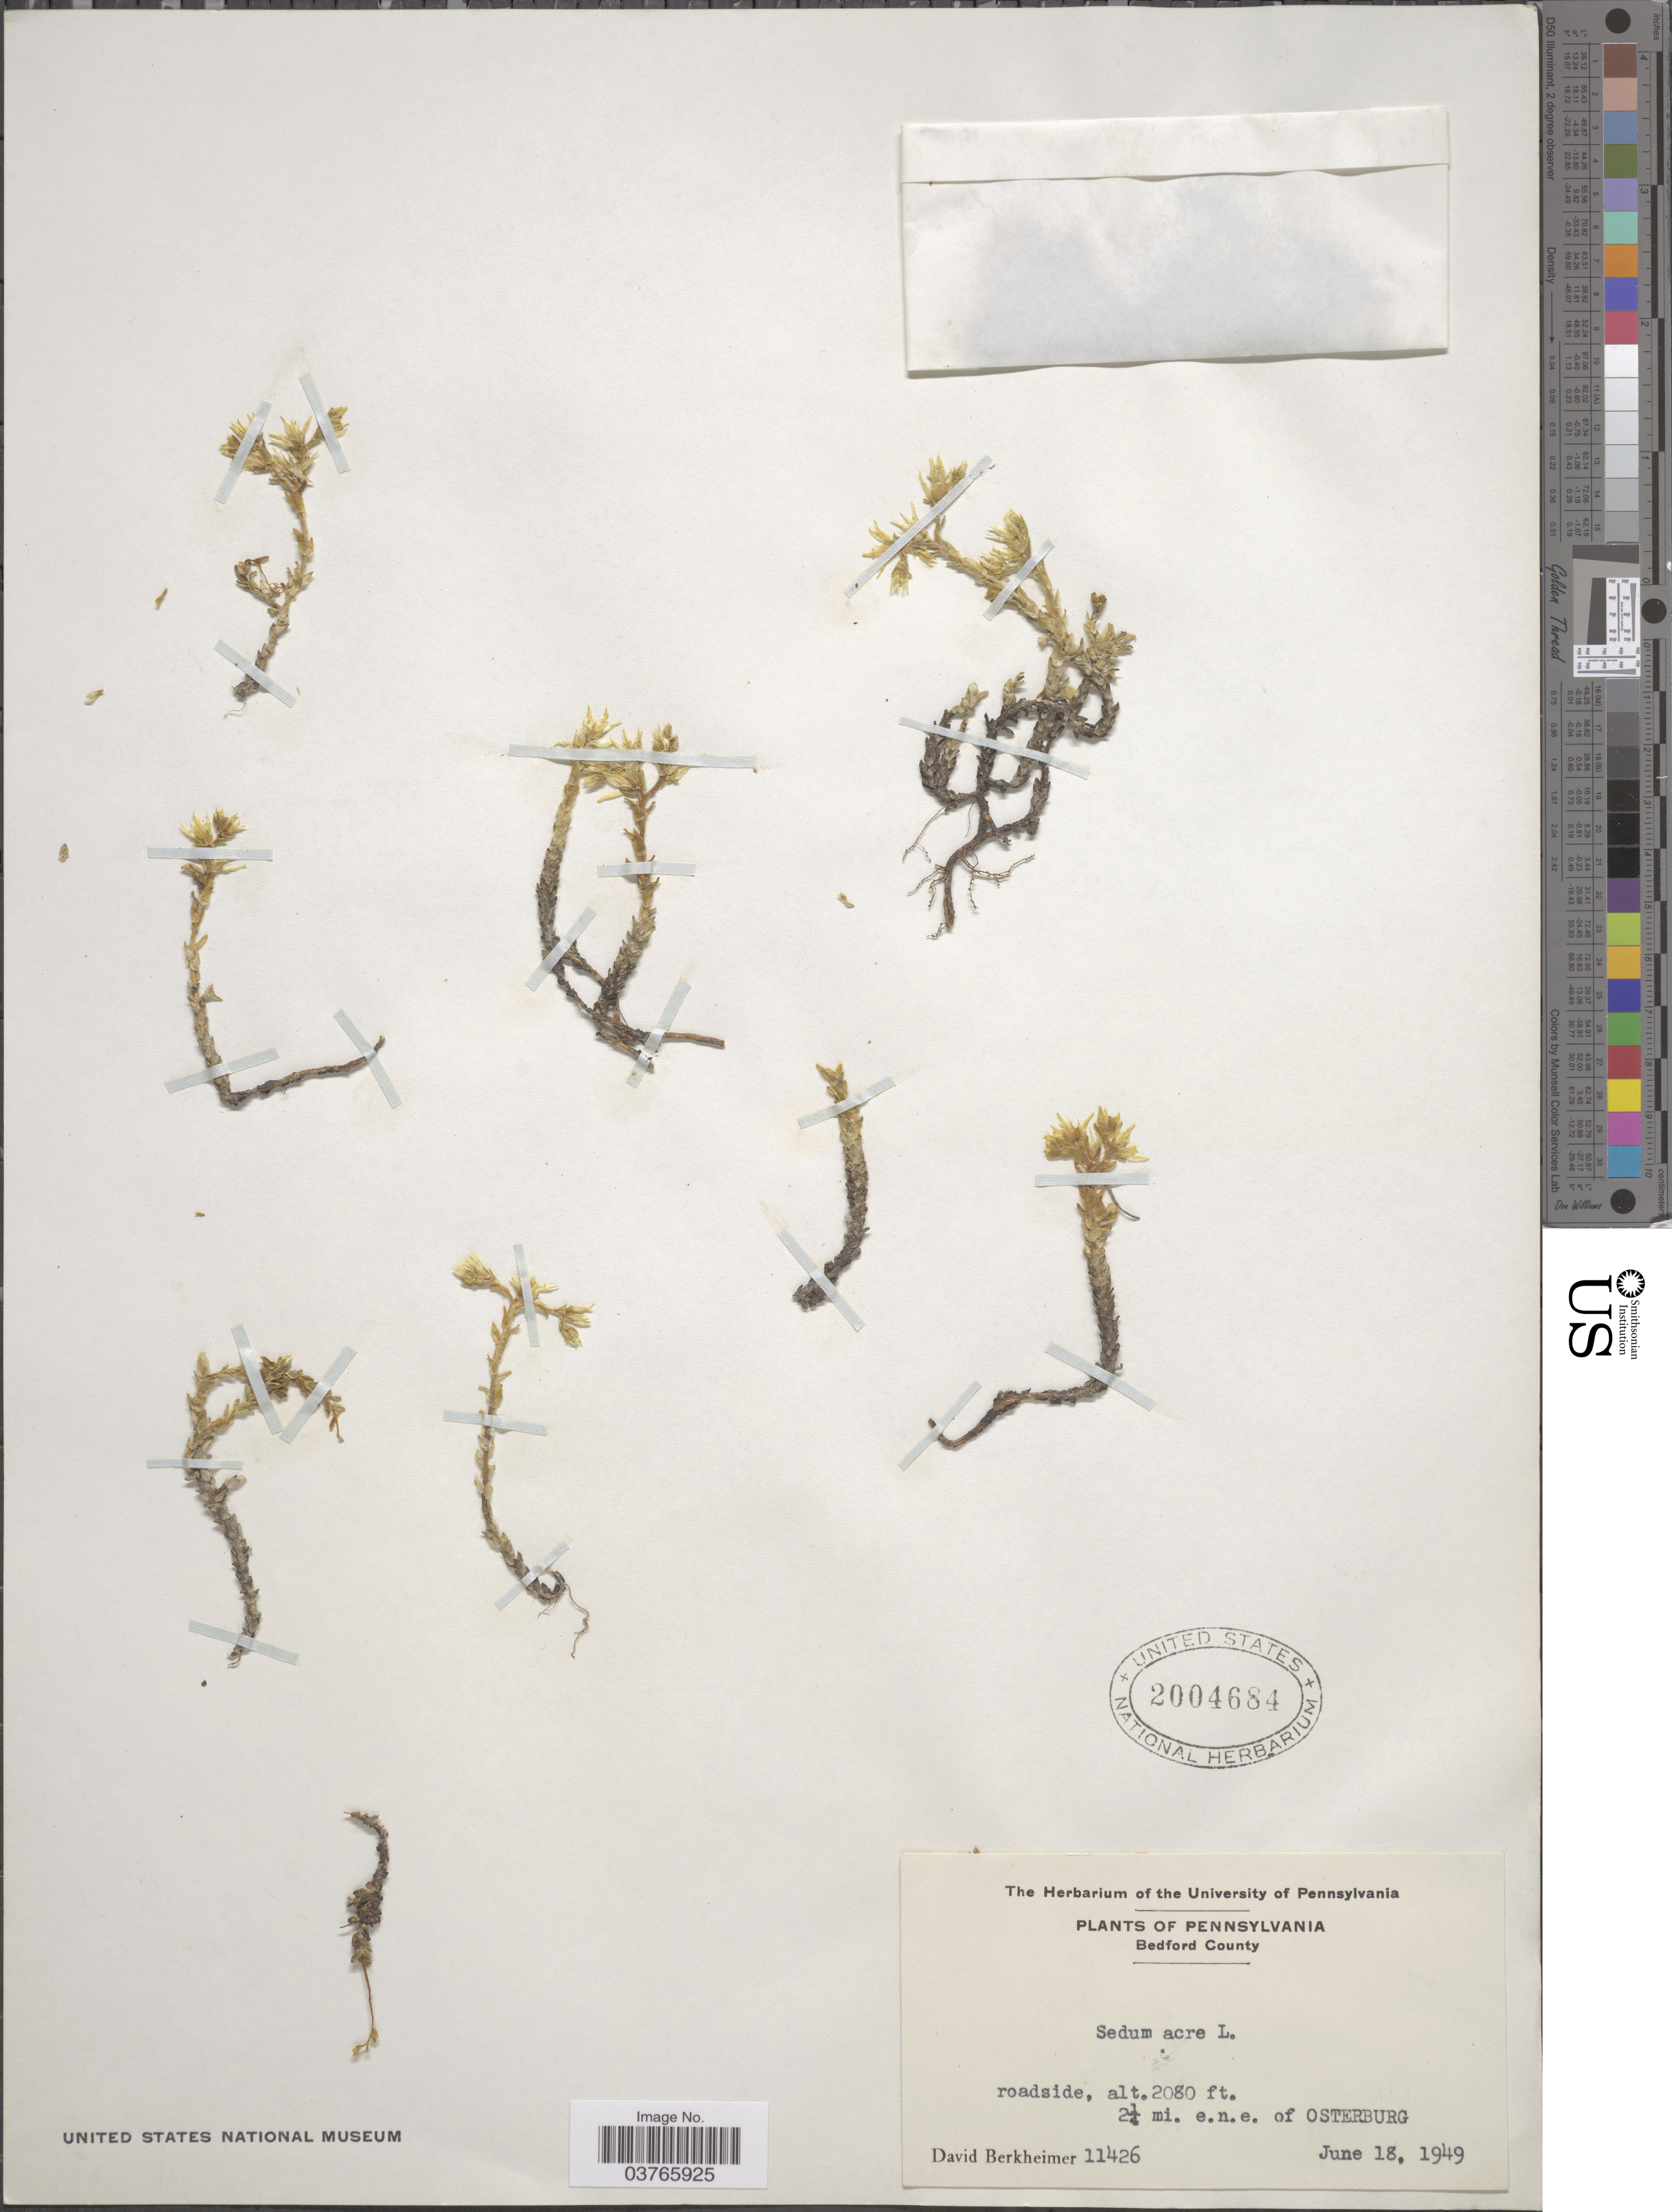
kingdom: Plantae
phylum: Tracheophyta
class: Magnoliopsida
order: Saxifragales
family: Crassulaceae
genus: Sedum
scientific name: Sedum acre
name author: L.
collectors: D. Berkheimer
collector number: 11426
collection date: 1949-06-18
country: United States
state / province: Pennsylvania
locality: Bedford County. Roadside, 2¼ mi. e.n.e. of Osterburg.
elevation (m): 634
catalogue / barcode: US 2004684